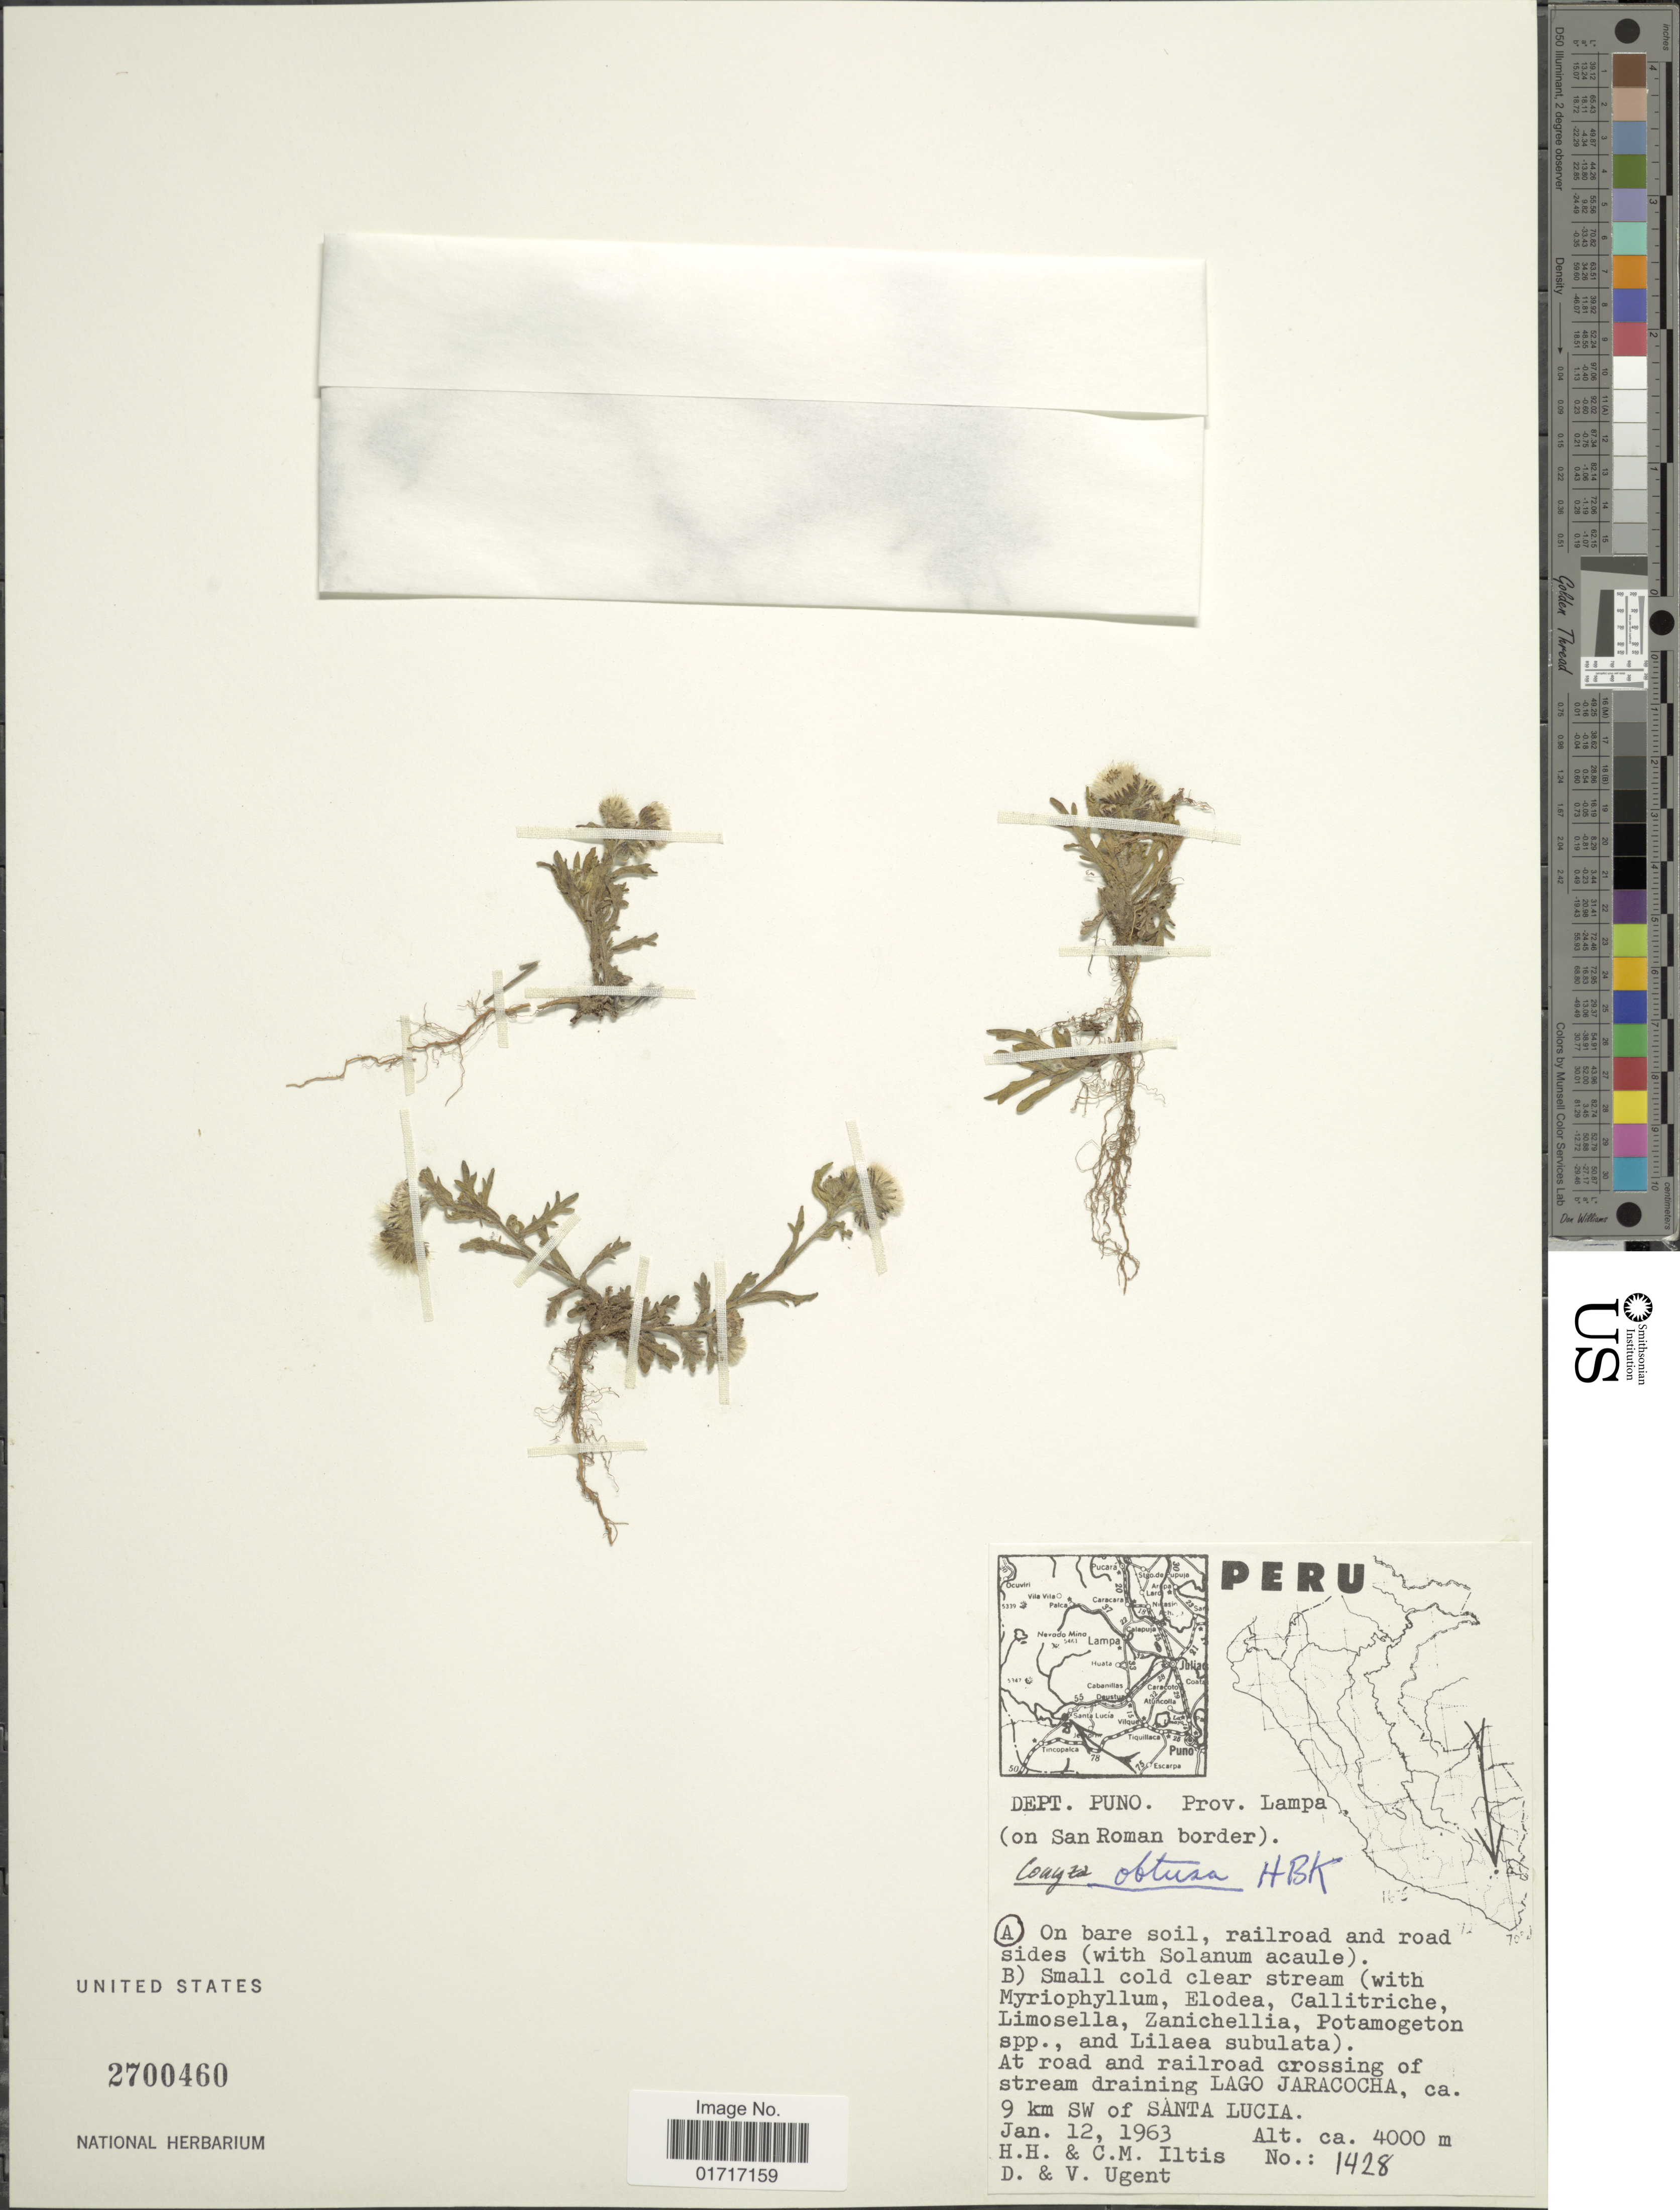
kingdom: Plantae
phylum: Tracheophyta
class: Magnoliopsida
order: Asterales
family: Asteraceae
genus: Conyza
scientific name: Conyza coronopifolia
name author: Kunth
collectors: H. H. Iltis, C. M Iltis, D. Ugent & V. Ugent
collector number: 1428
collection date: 1963-01-12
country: Peru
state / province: Puno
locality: Dept. Puno. Prov. Lampa (on San Roman border). At road and railroad crossing of stream draining Lago Jaracocha, ca. 9 km SW of Santa Lucia.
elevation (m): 4000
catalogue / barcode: US 2700460